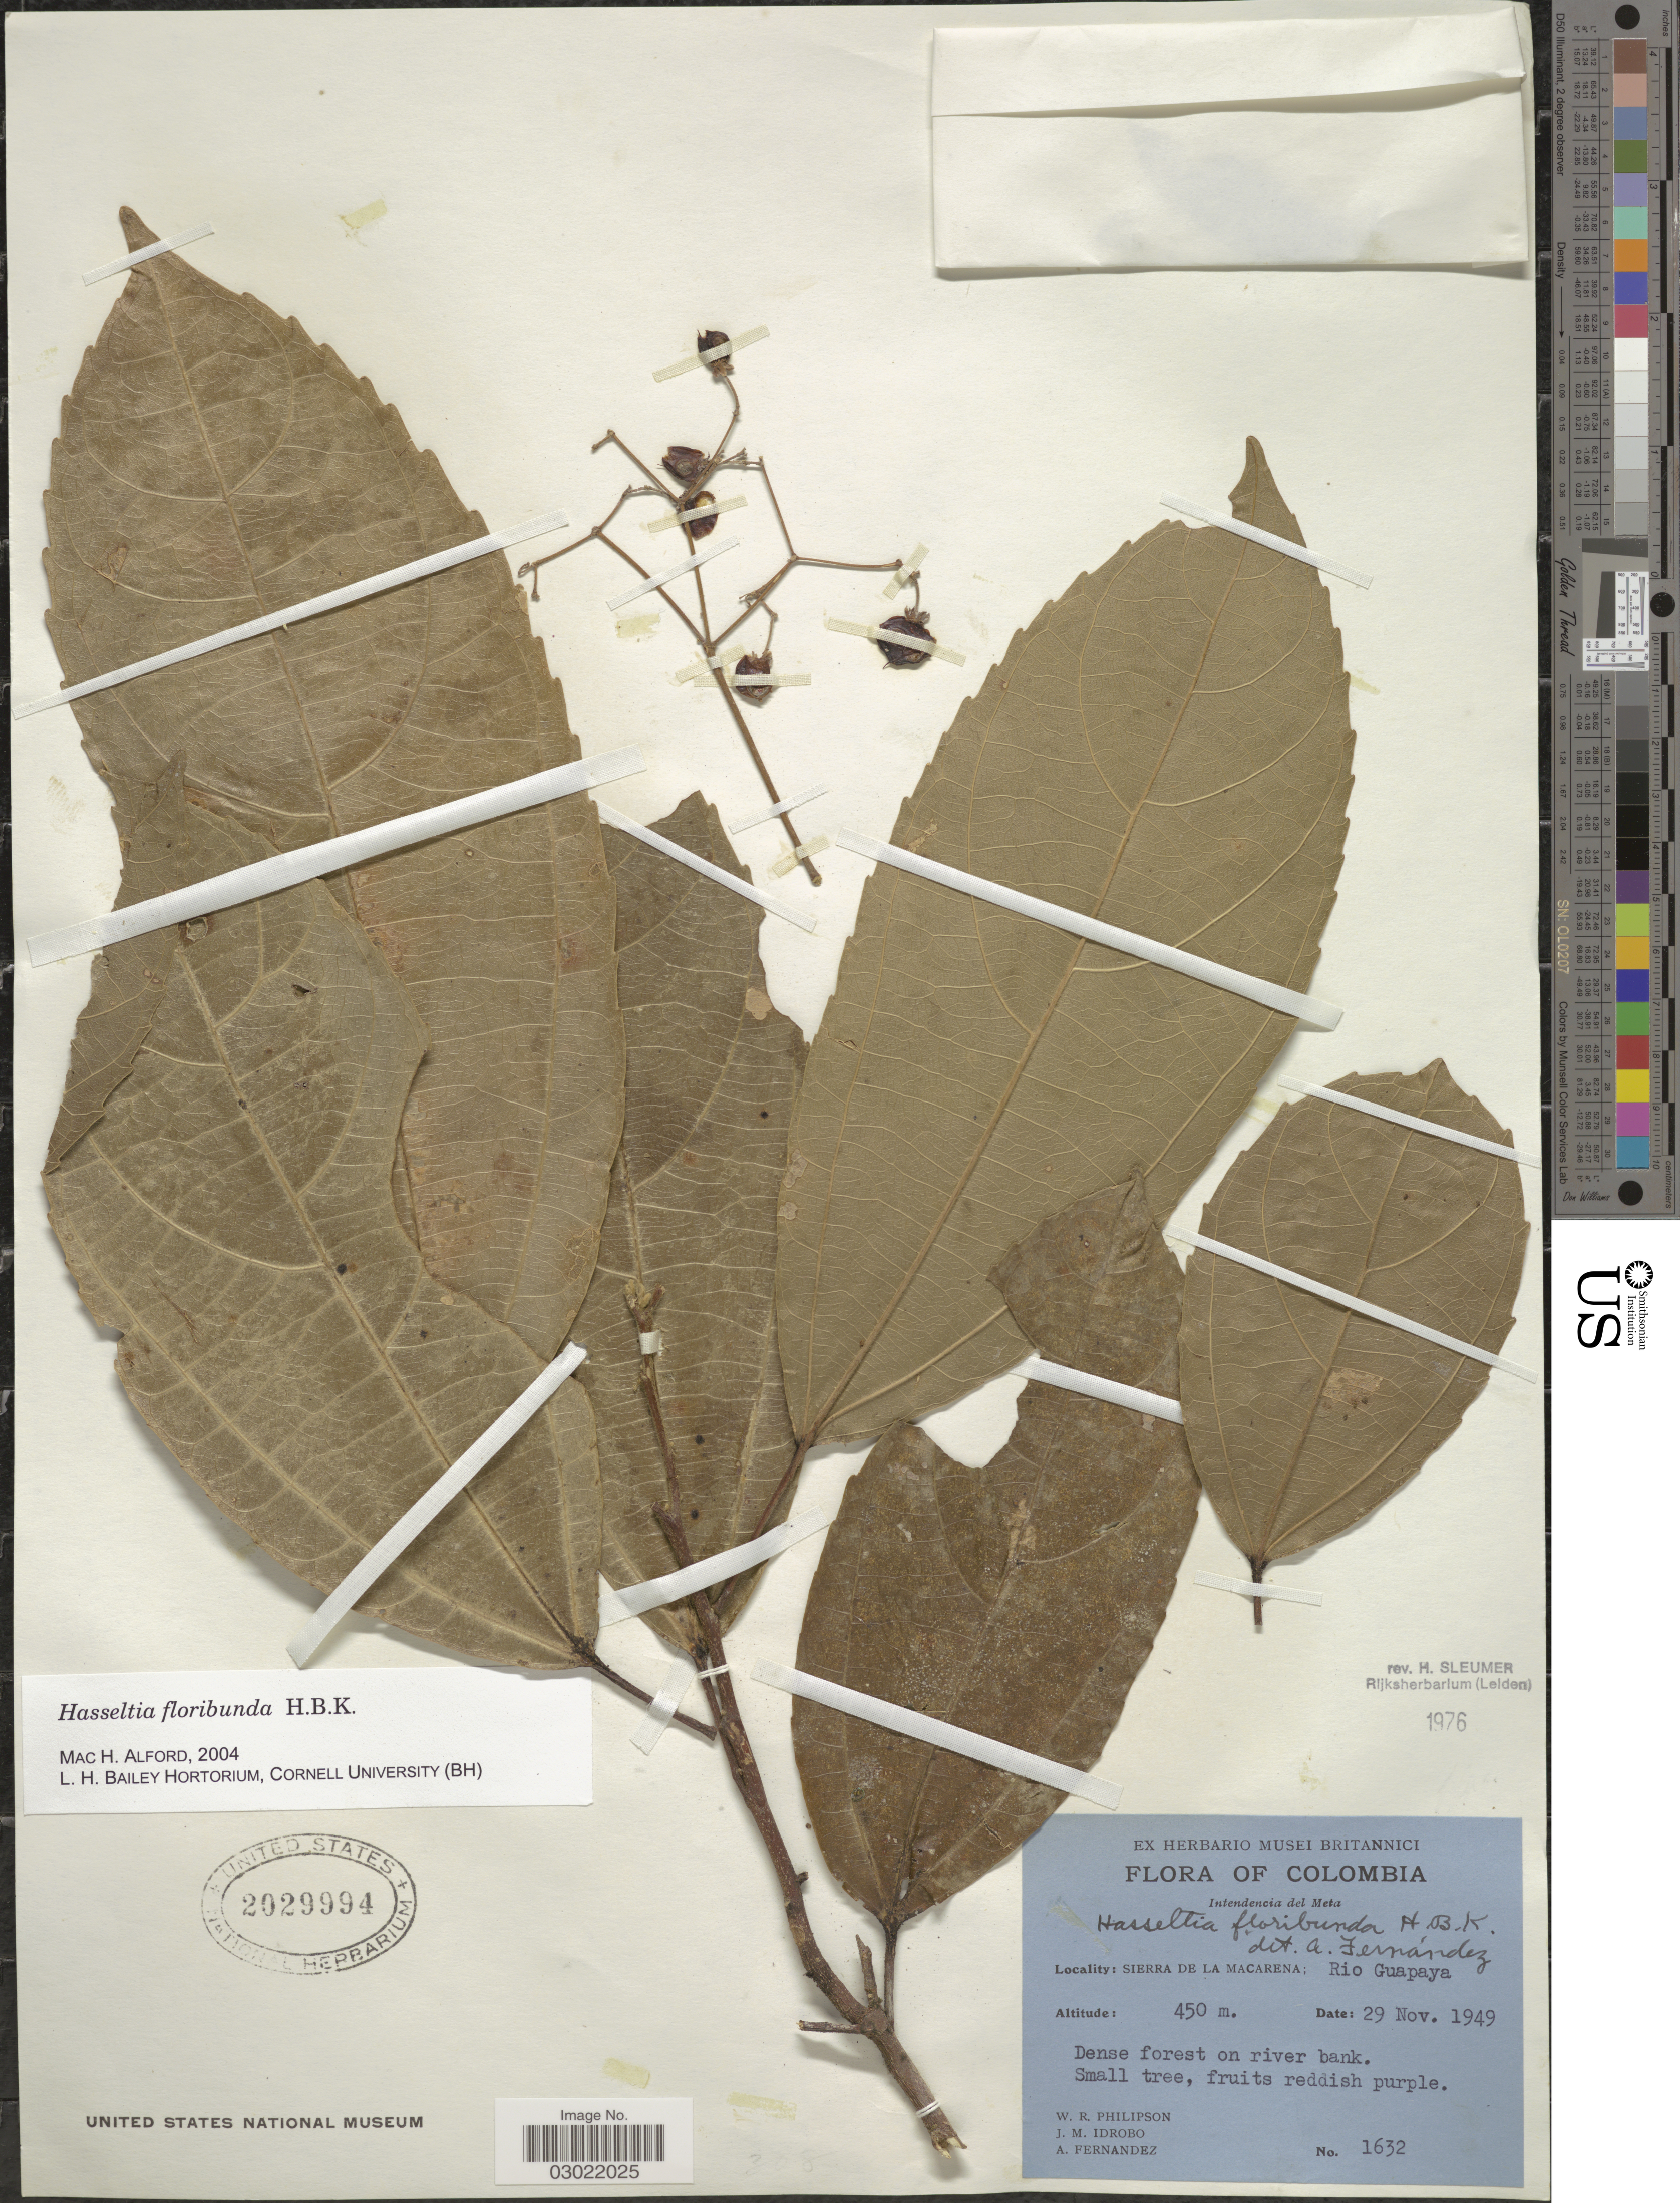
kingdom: Plantae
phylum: Tracheophyta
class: Magnoliopsida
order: Malpighiales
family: Salicaceae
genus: Hasseltia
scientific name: Hasseltia floribunda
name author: Kunth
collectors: W. R. Philipson, J. M. Idrobo & A. Fernandez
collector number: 1632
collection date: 1949-11-29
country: Colombia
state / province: Meta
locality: Intendencia del Meta. Sierra de la Macarena: Rio Guapaya.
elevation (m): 450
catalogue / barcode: US 2029994